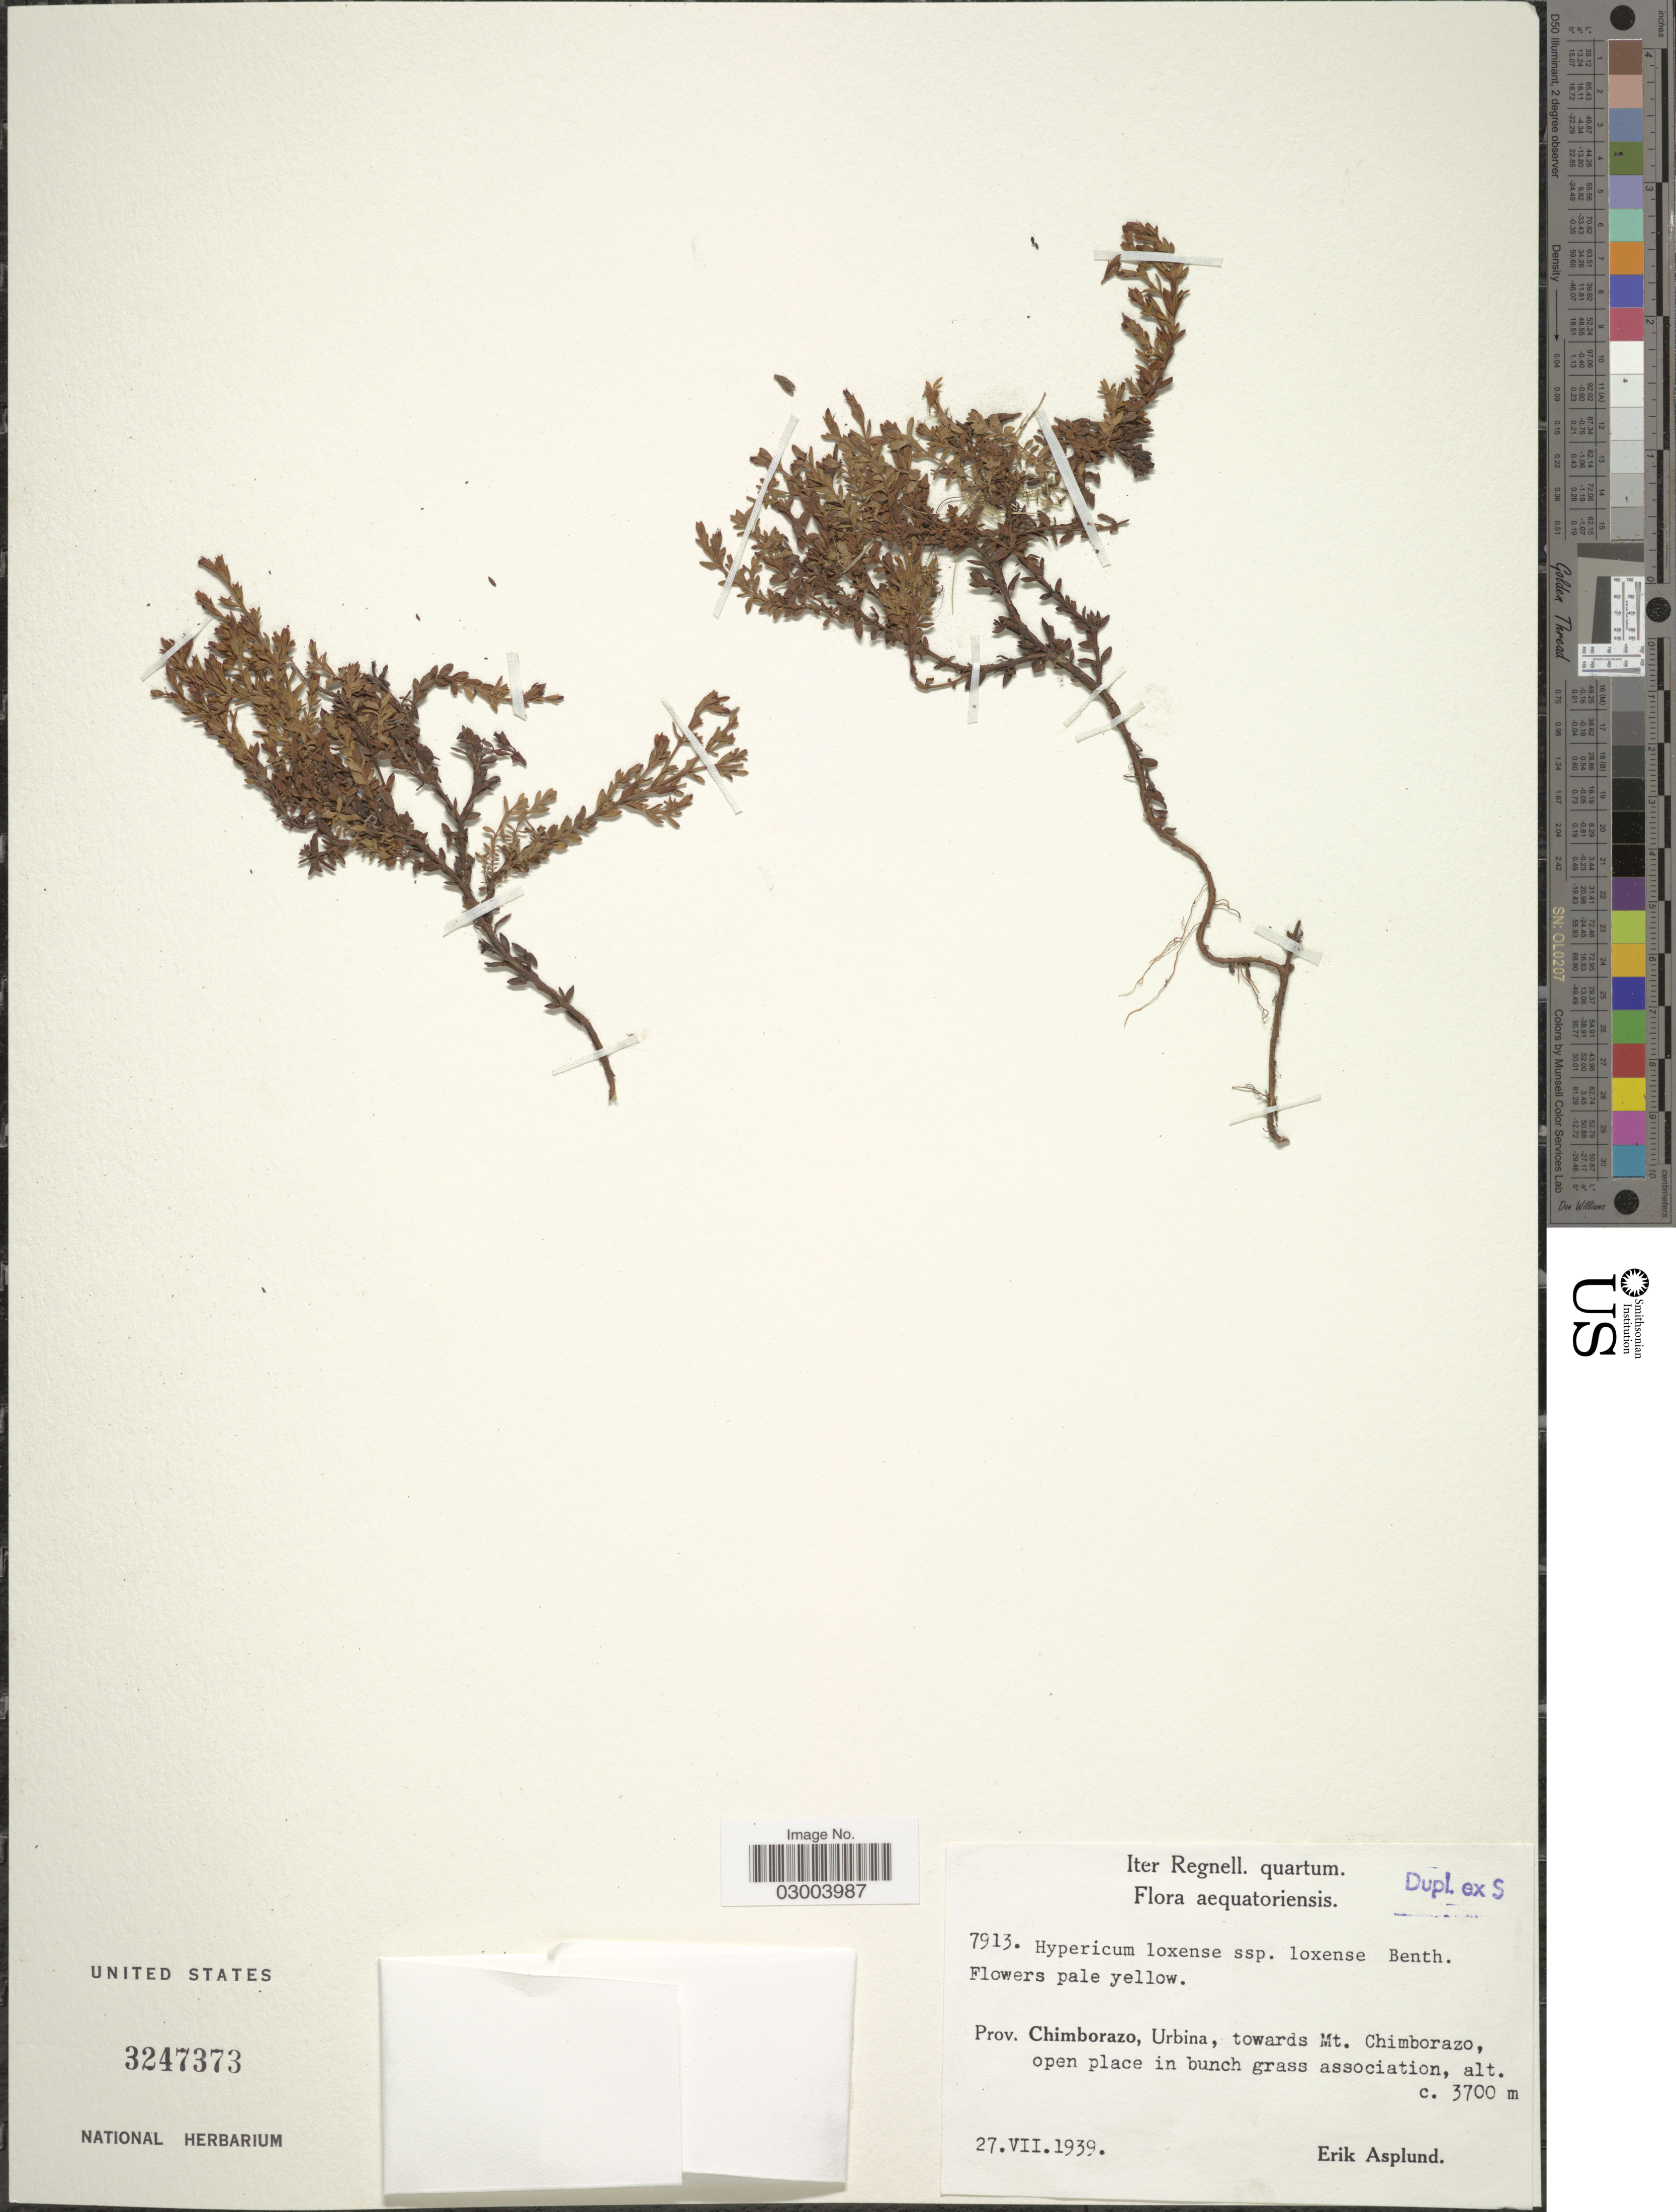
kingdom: Plantae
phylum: Tracheophyta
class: Magnoliopsida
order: Malpighiales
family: Hypericaceae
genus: Hypericum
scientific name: Hypericum loxense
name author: Benth.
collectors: E. Asplund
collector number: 7913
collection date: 1939-07-27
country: Ecuador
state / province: Chimborazo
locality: Urbina, towards Mt. Chimborazo.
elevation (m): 3700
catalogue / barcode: US 3247373